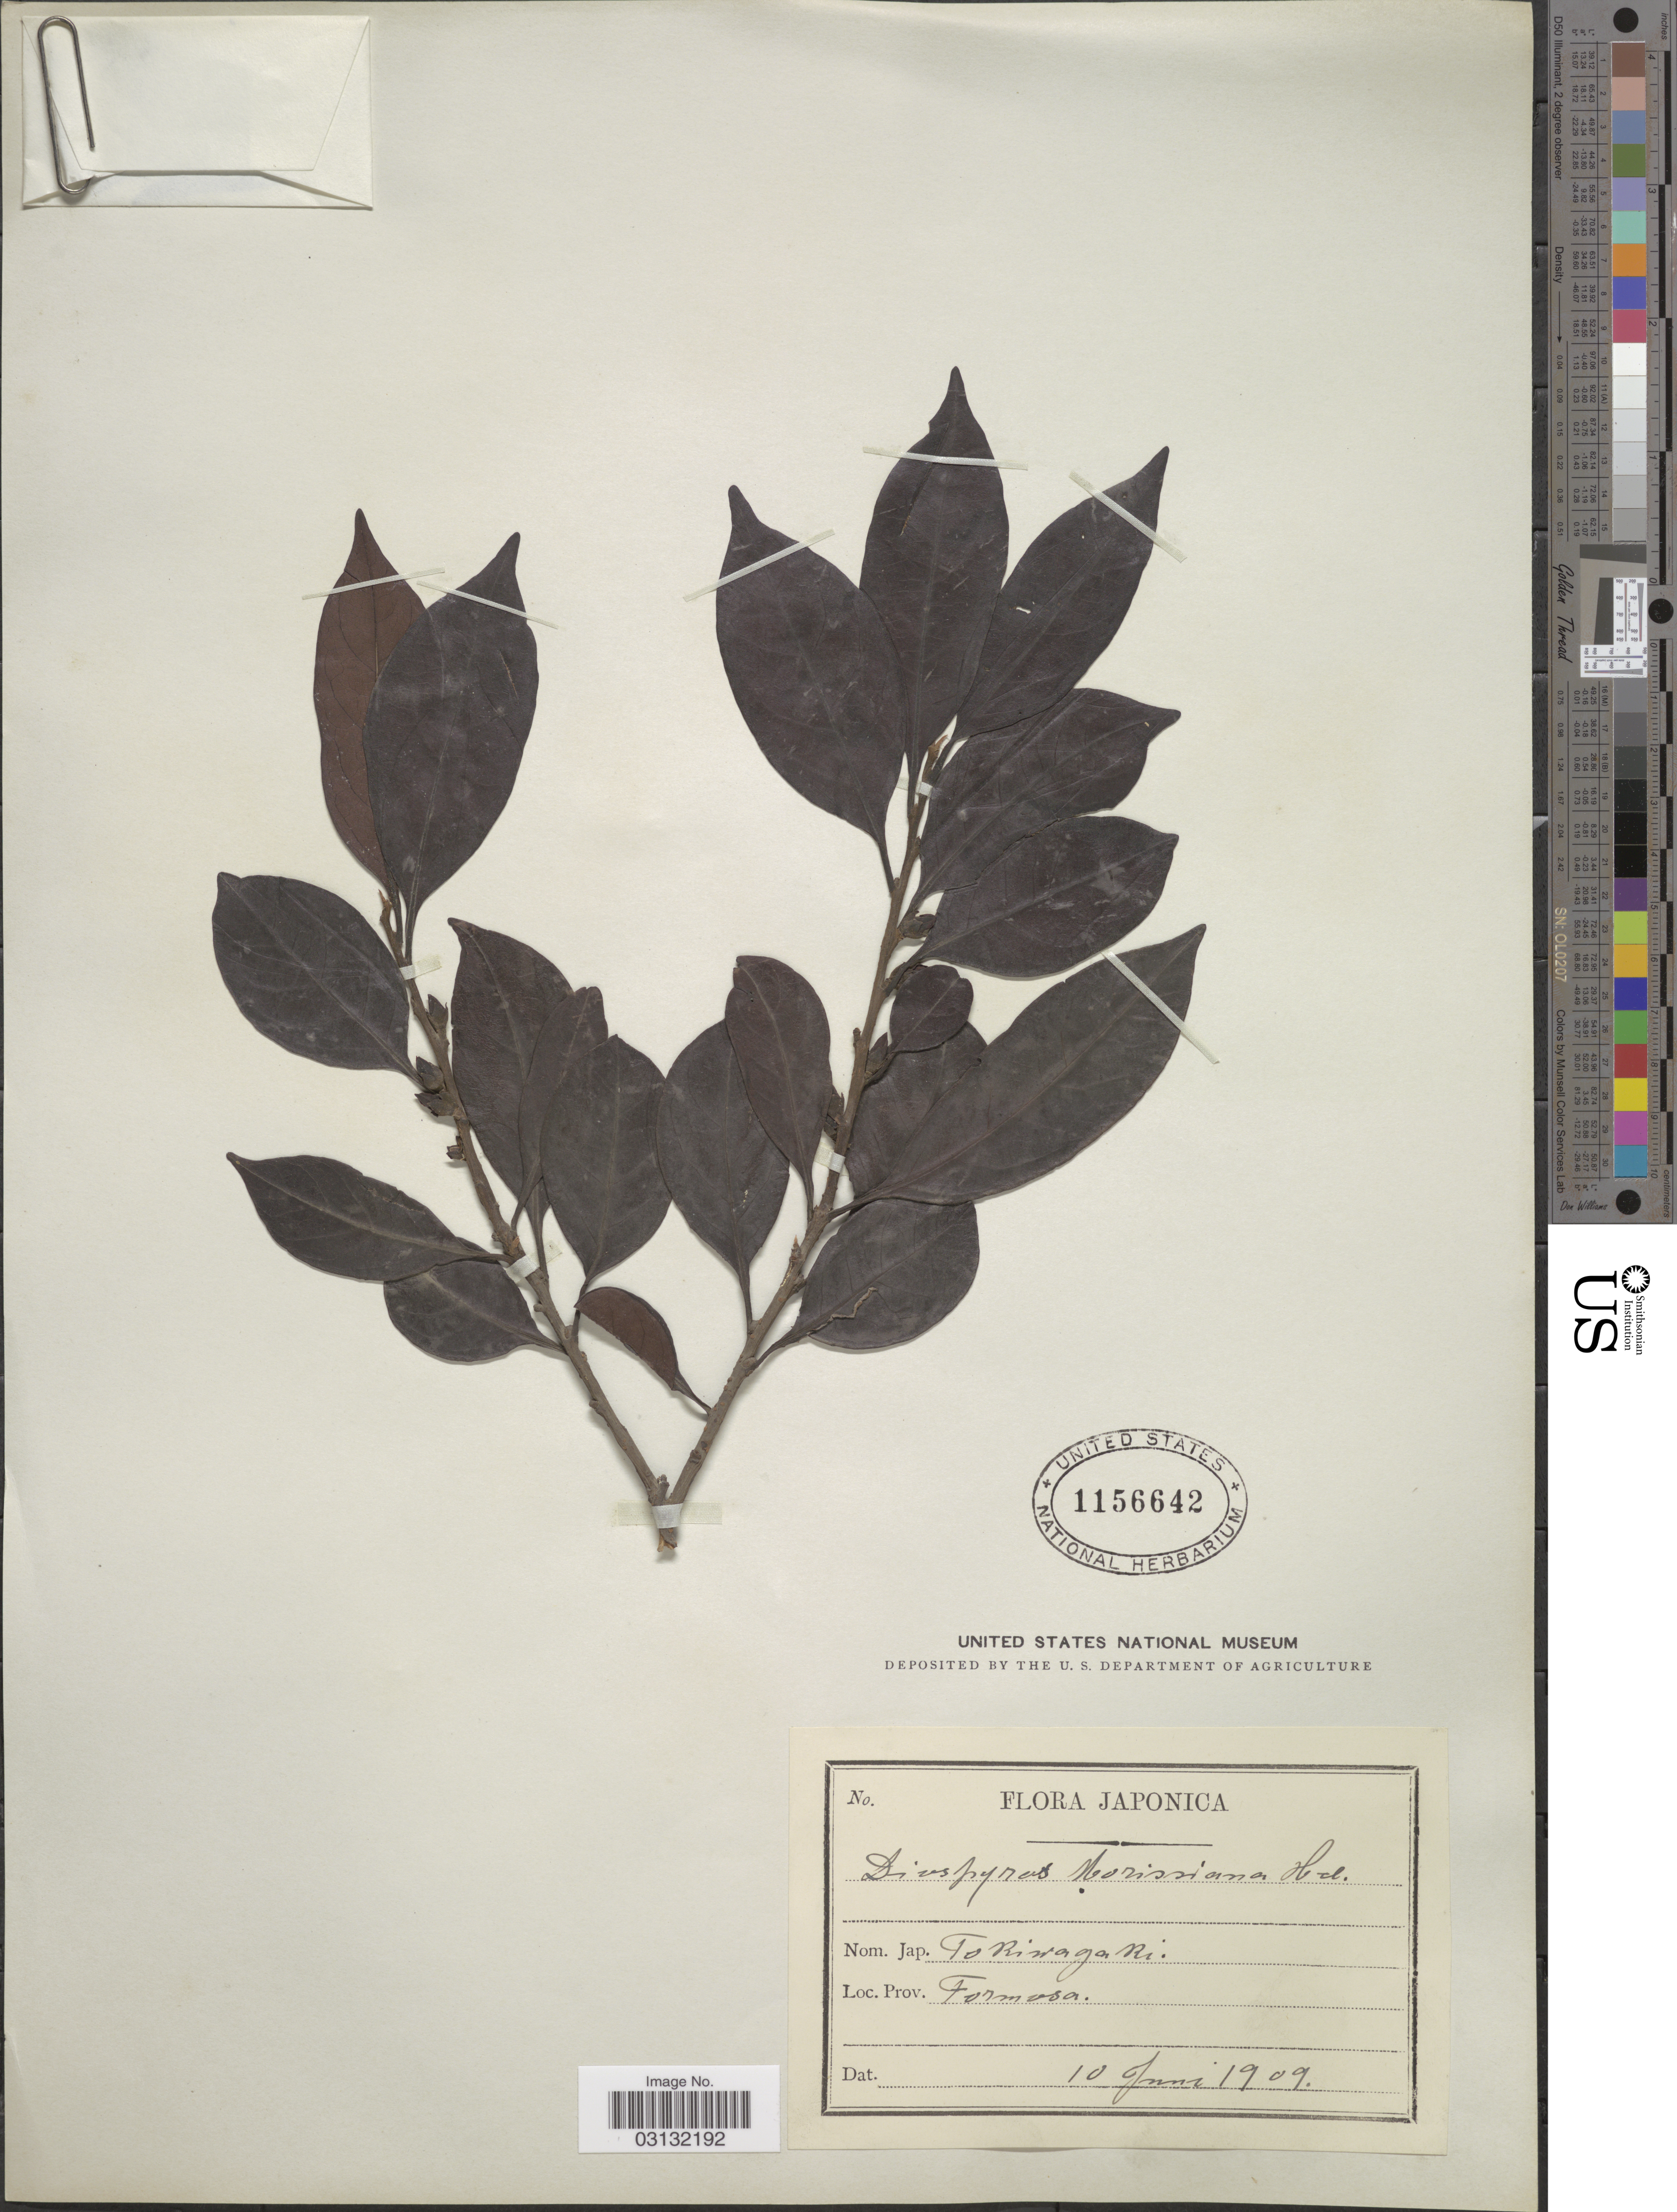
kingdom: Plantae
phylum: Tracheophyta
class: Magnoliopsida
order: Ericales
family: Ebenaceae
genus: Diospyros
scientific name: Diospyros morrisiana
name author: Hance in Walp.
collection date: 1909-06-10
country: Taiwan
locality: Formosa.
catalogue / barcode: US 1156642